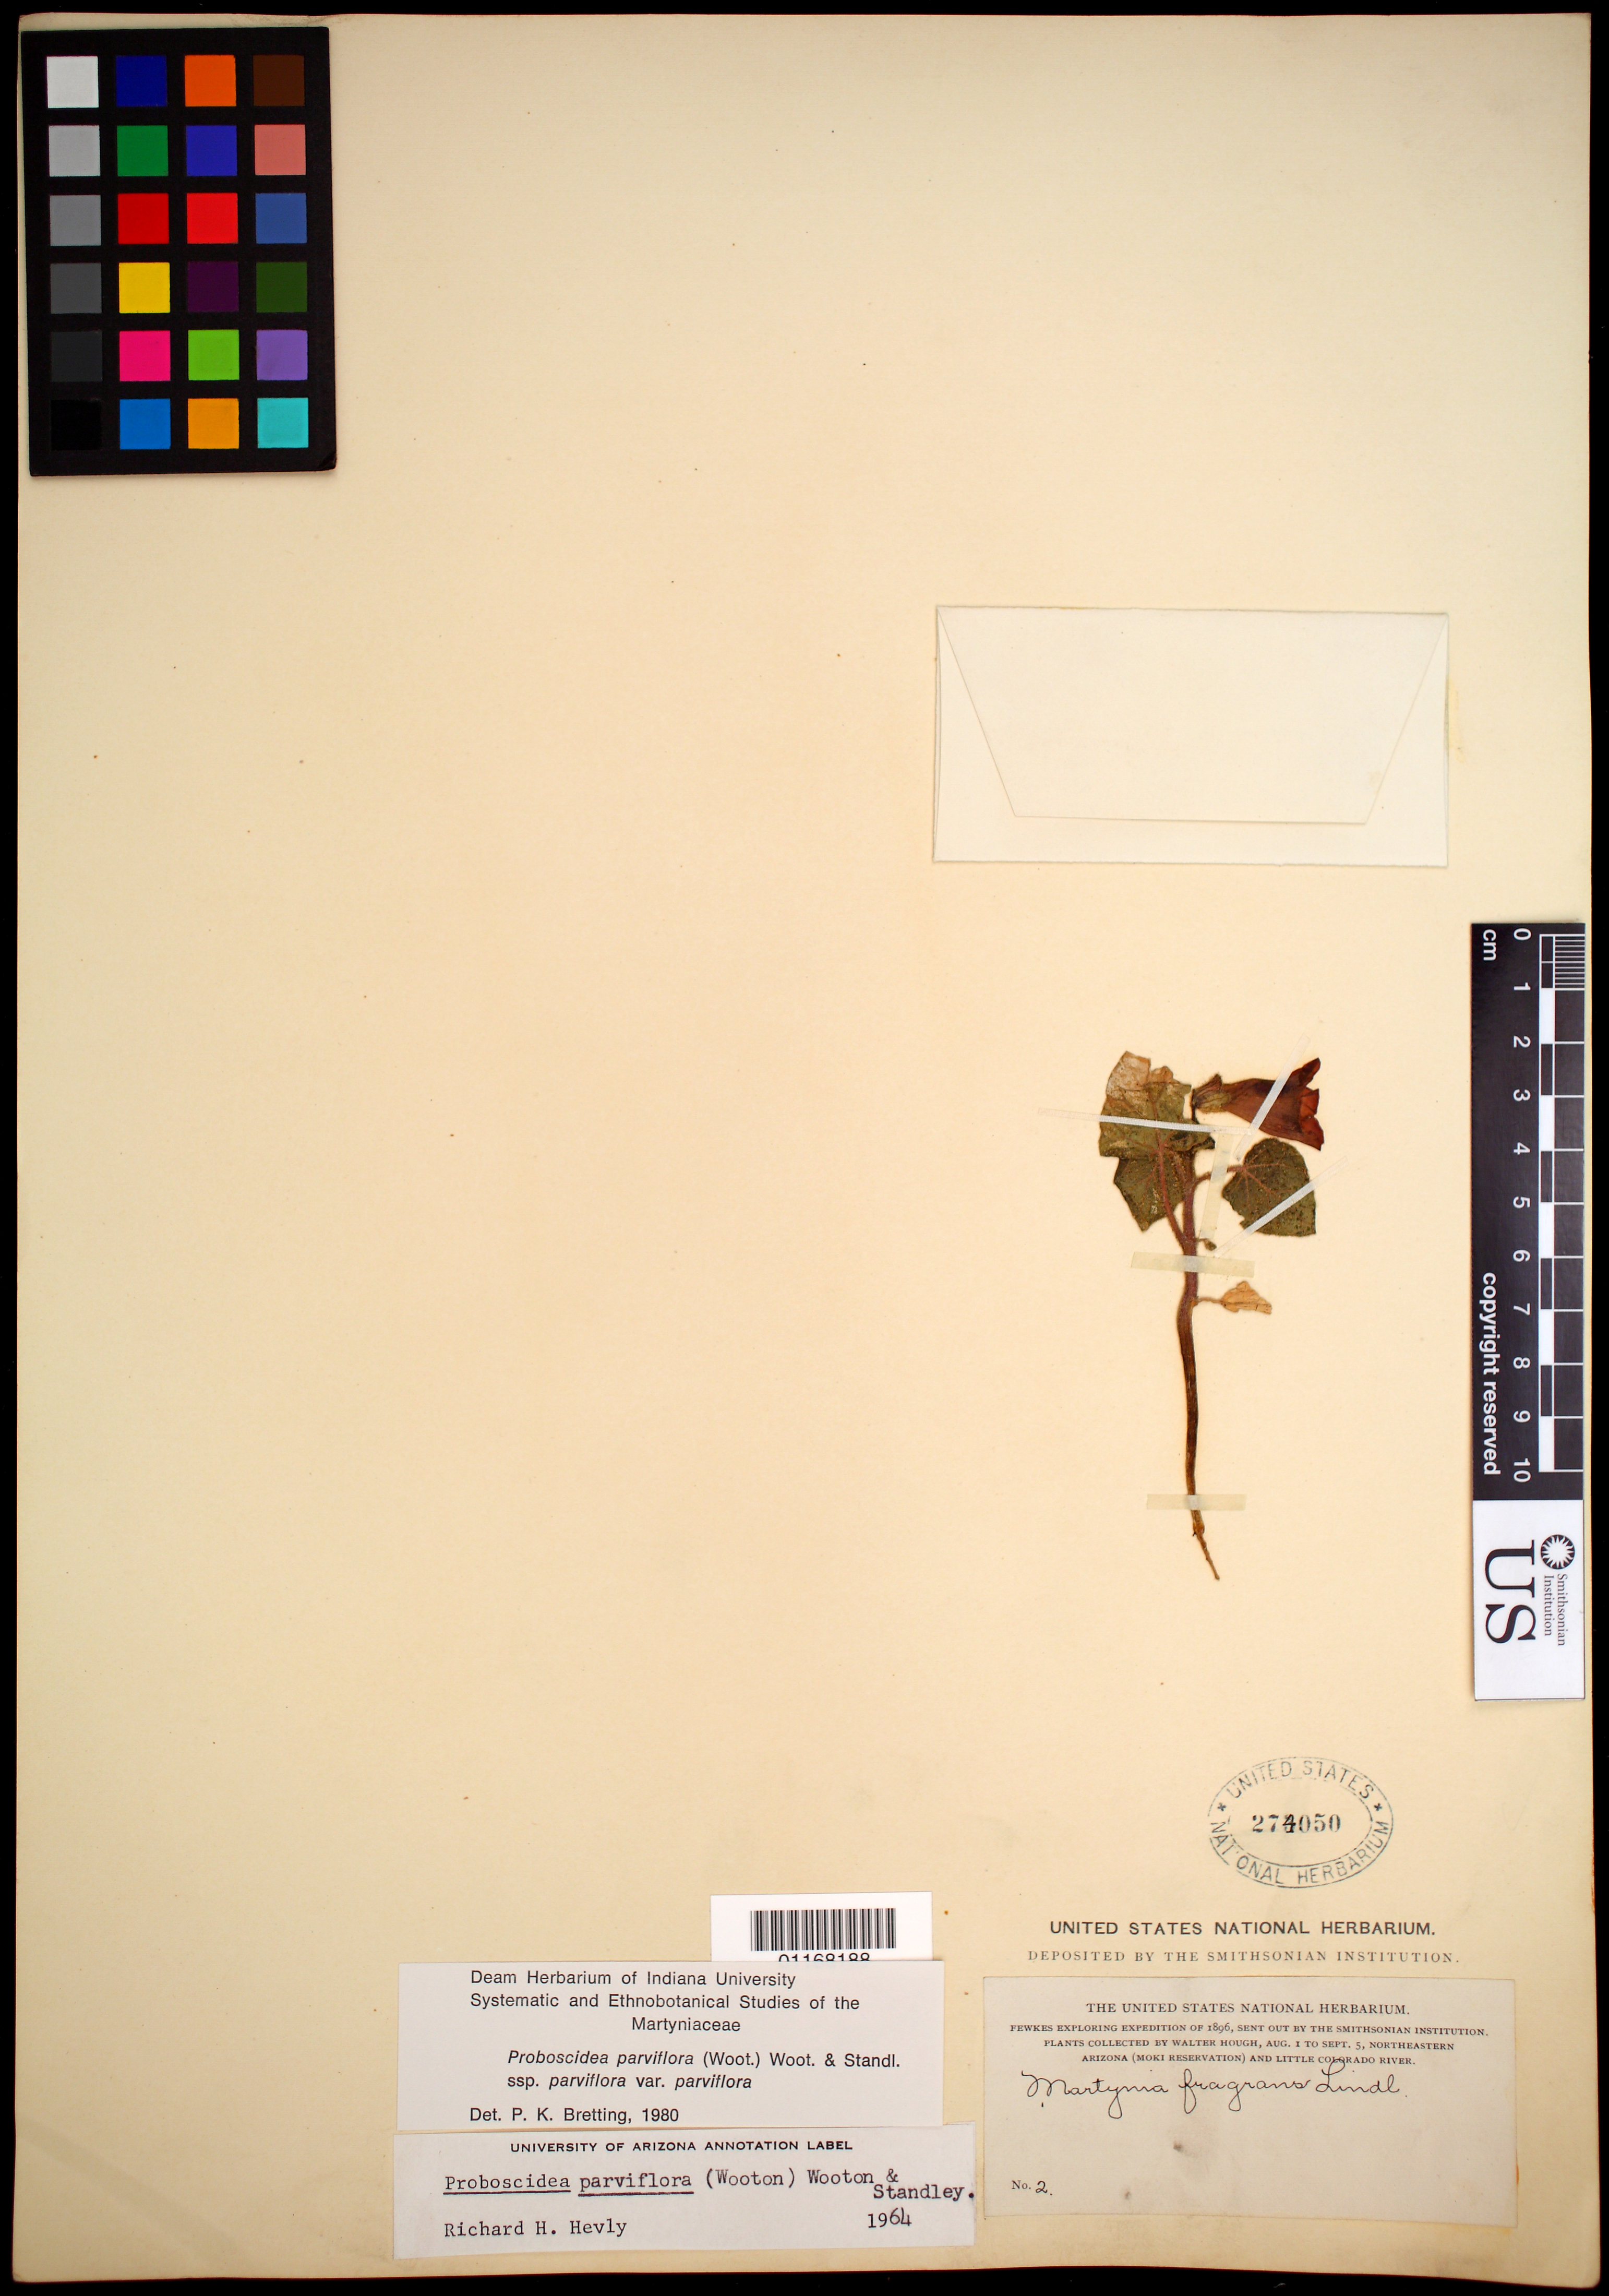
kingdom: Plantae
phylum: Tracheophyta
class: Magnoliopsida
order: Lamiales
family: Martyniaceae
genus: Proboscidea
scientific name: Proboscidea parviflora var. parviflora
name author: Wooton & Standl.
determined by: Bretting, Peter K.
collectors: W. Hough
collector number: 2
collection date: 1896-08-01/1896-09-05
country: United States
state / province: Arizona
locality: Moki Reservation and Little Colorado River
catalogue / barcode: US 274050